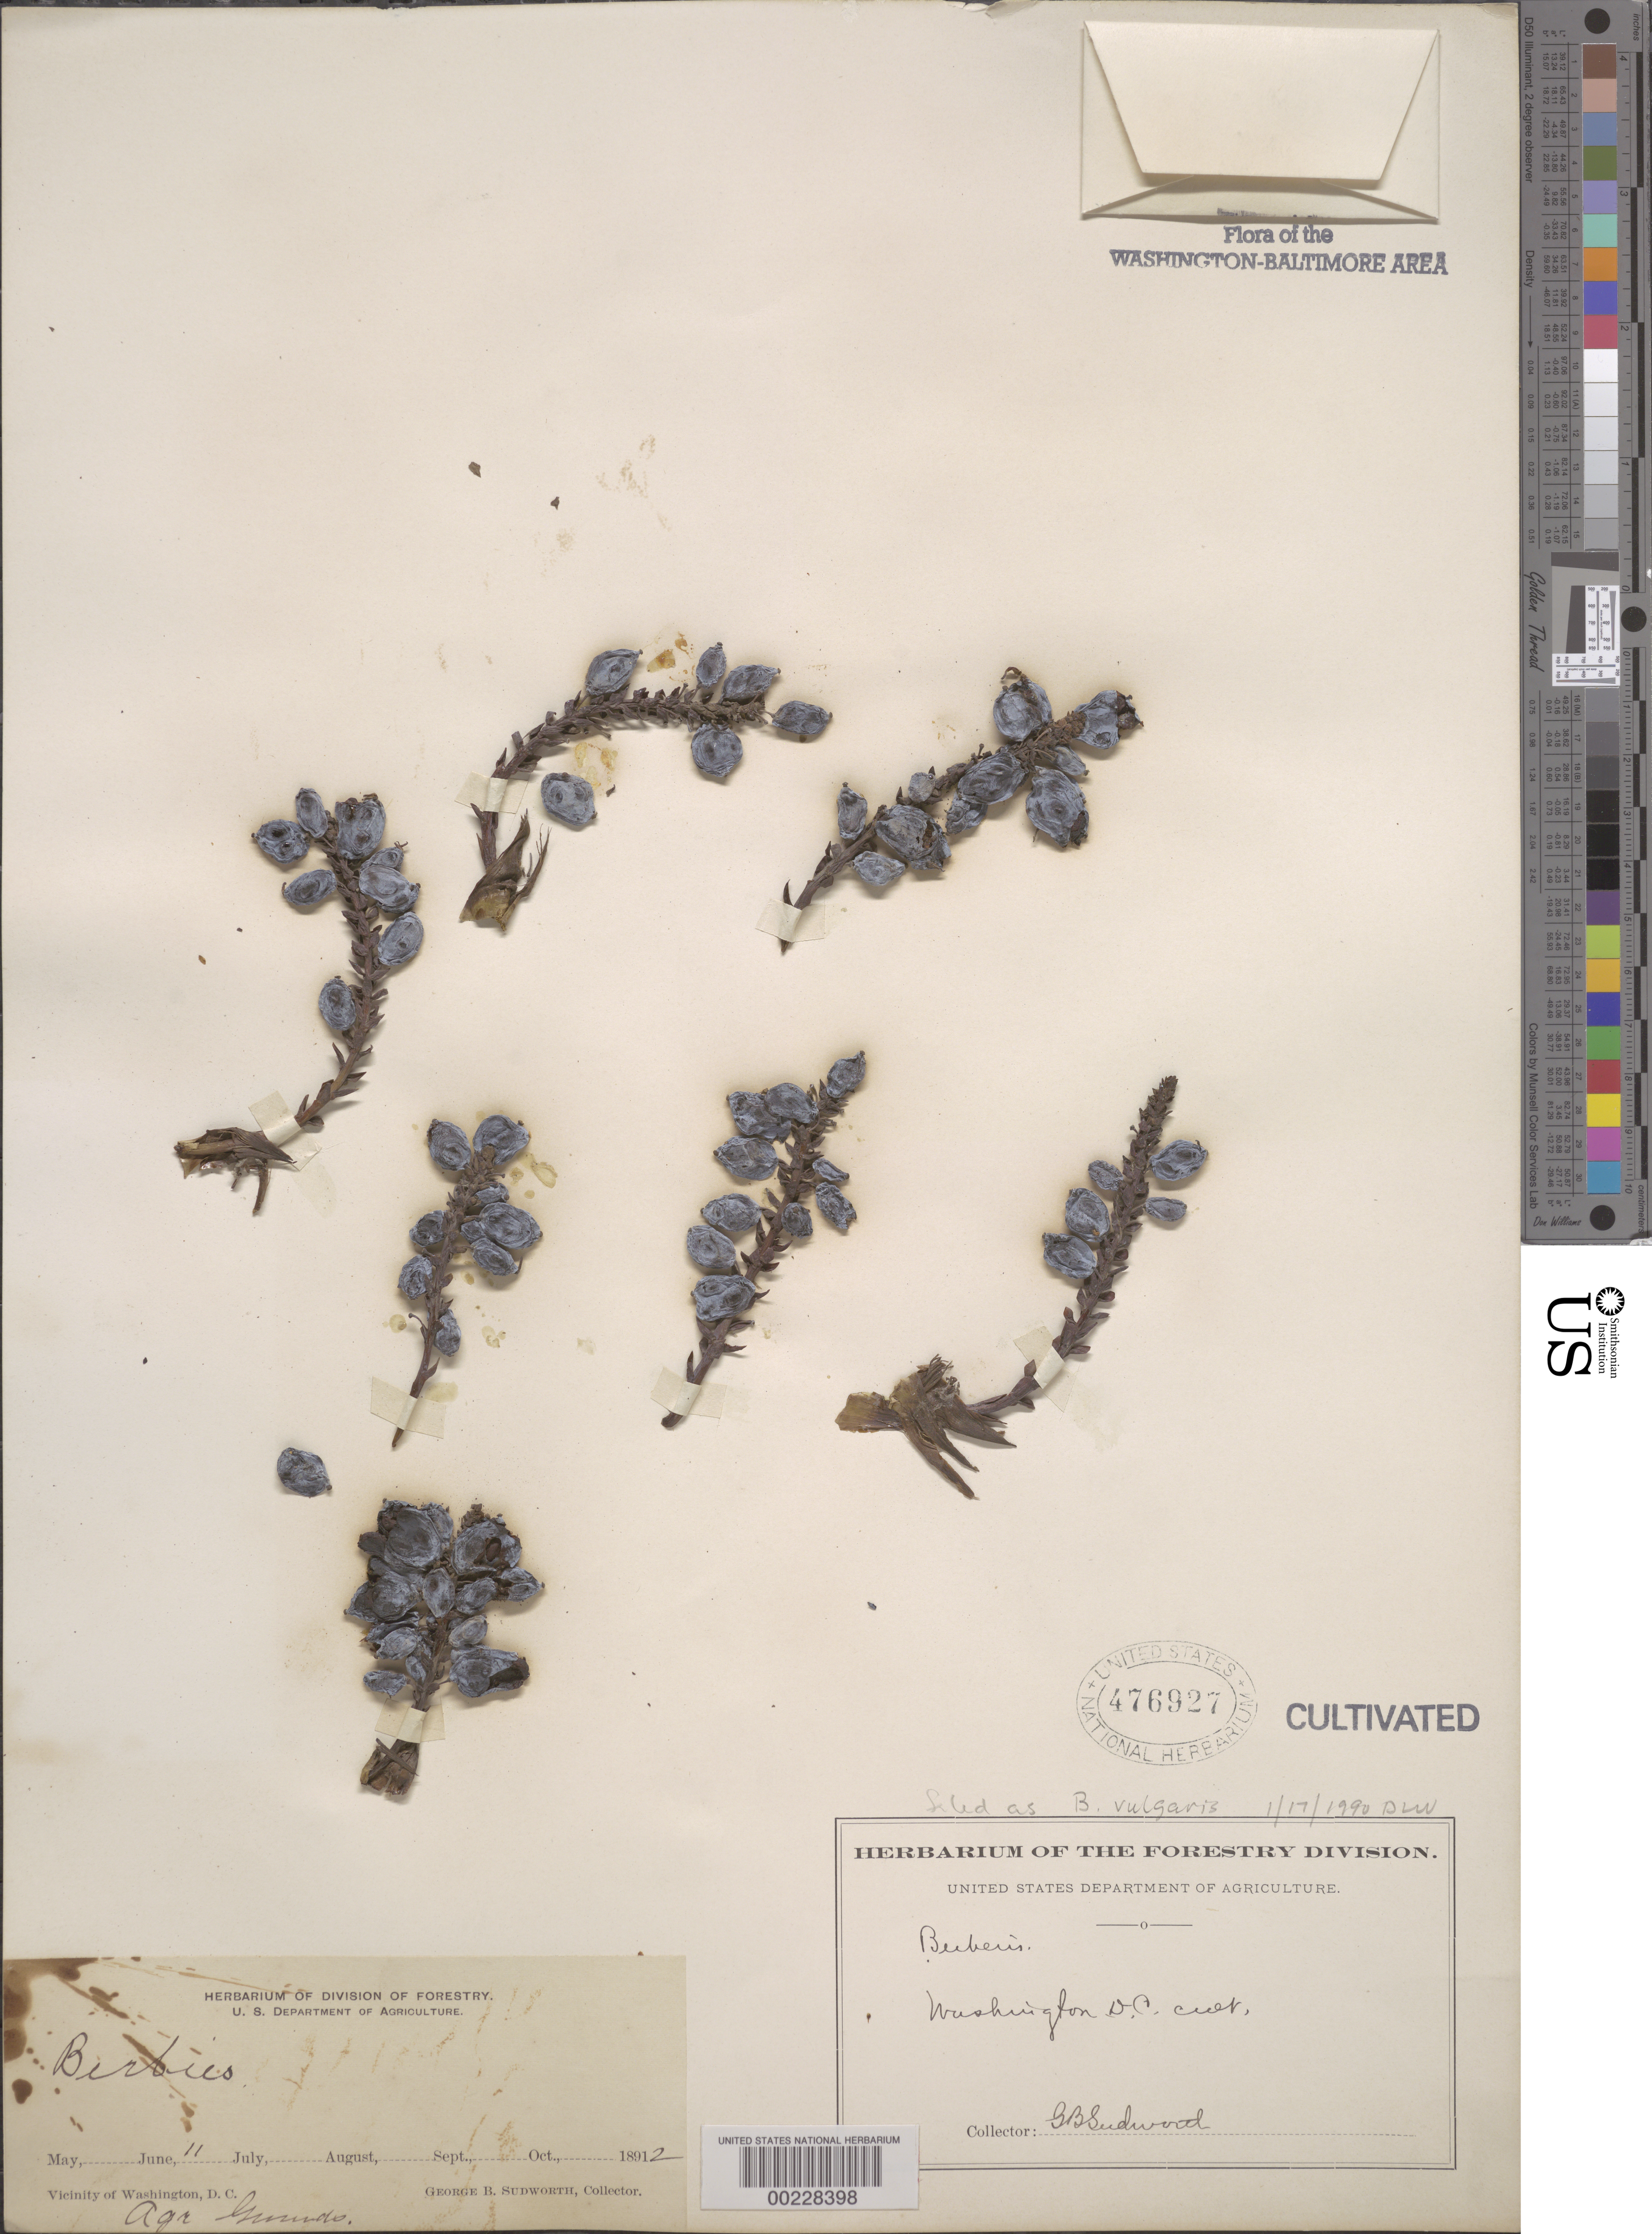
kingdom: Plantae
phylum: Tracheophyta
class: Magnoliopsida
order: Ranunculales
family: Berberidaceae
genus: Berberis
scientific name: Berberis vulgaris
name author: L.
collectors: G. B. Sudworth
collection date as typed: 11 Jun 1892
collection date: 1892-06-11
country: United States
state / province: District of Columbia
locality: Agricultural grounds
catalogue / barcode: US 476927